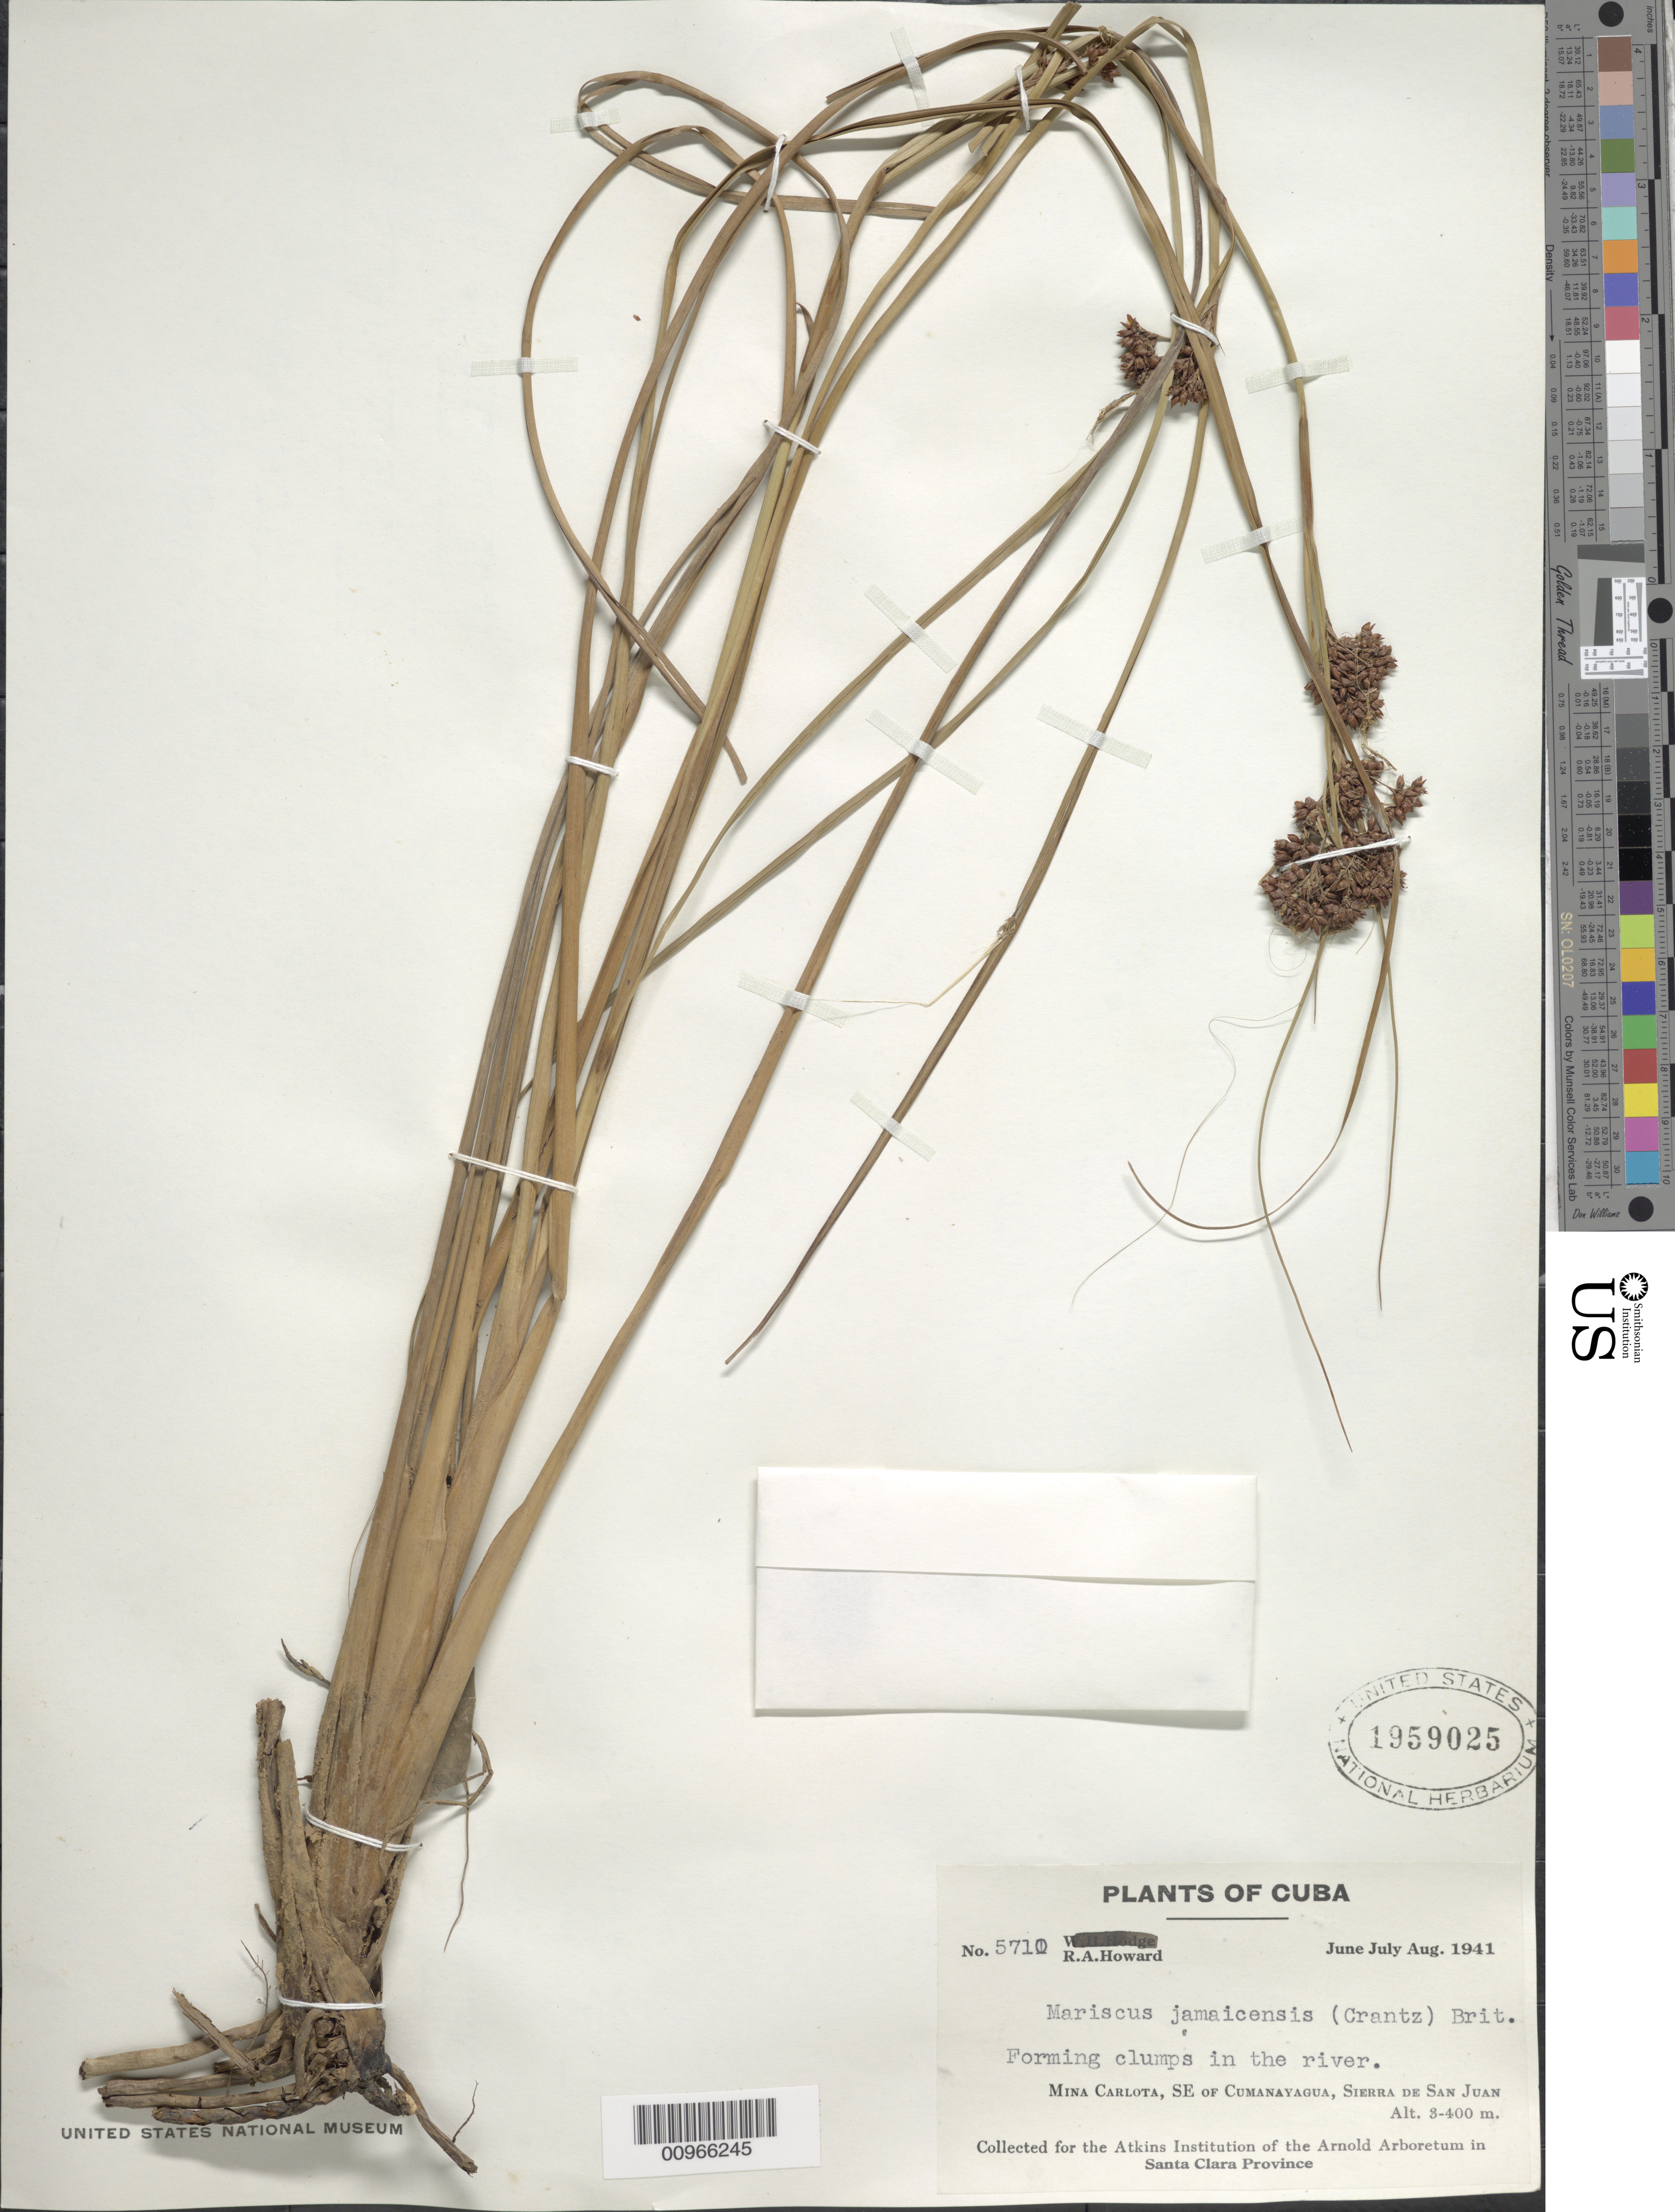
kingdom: Plantae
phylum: Tracheophyta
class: Liliopsida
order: Poales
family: Cyperaceae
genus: Cladium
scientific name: Cladium jamaicense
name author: Crantz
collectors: R. A. Howard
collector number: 5710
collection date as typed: Jun 1941 to -- Aug 1941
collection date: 1941-06/1941-08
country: Cuba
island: Cuba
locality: Mina Carlota, SE of Cumanayagua, Sierra de San Juan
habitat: In the river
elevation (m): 300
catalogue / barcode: US 1959025